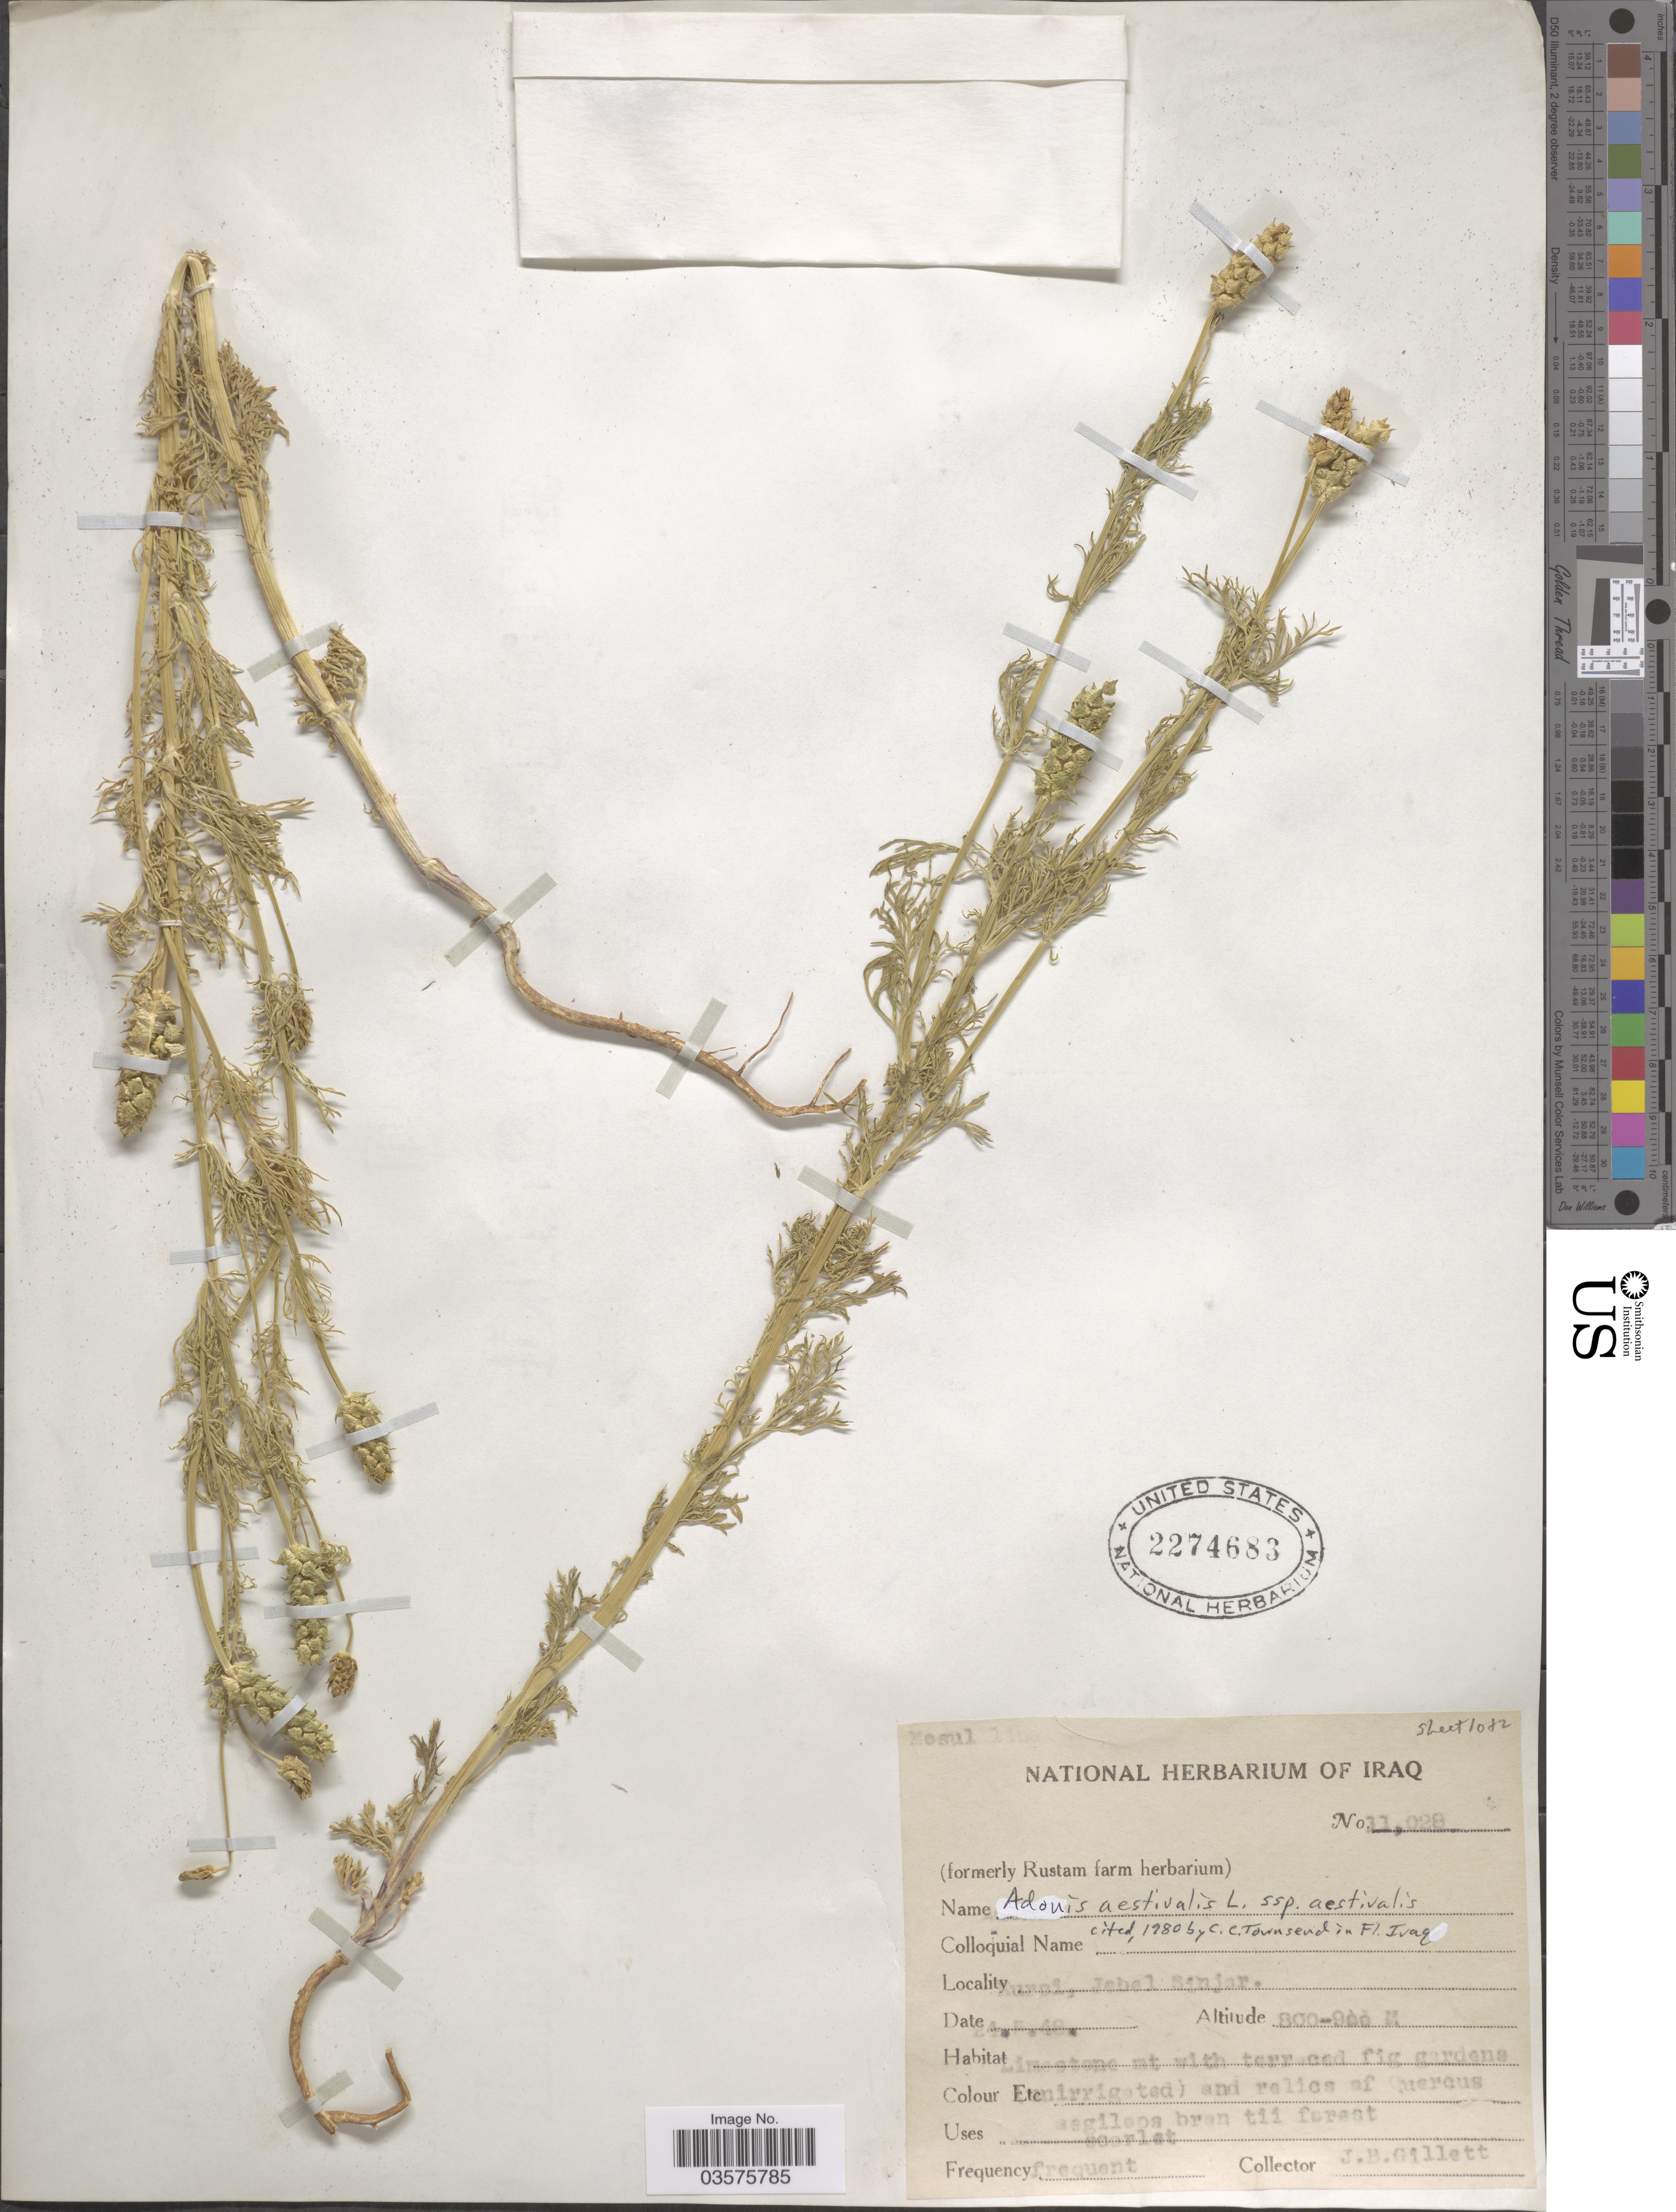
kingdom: Plantae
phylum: Tracheophyta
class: Magnoliopsida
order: Ranunculales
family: Ranunculaceae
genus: Adonis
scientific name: Adonis aestivalis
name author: L.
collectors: J. B. Gillett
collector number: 11028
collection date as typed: Transcribed d/m/y: 24/5/46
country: Iraq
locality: Mesul liwa. Kursi, Jebel Sinjar.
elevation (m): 800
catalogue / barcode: US 2274683